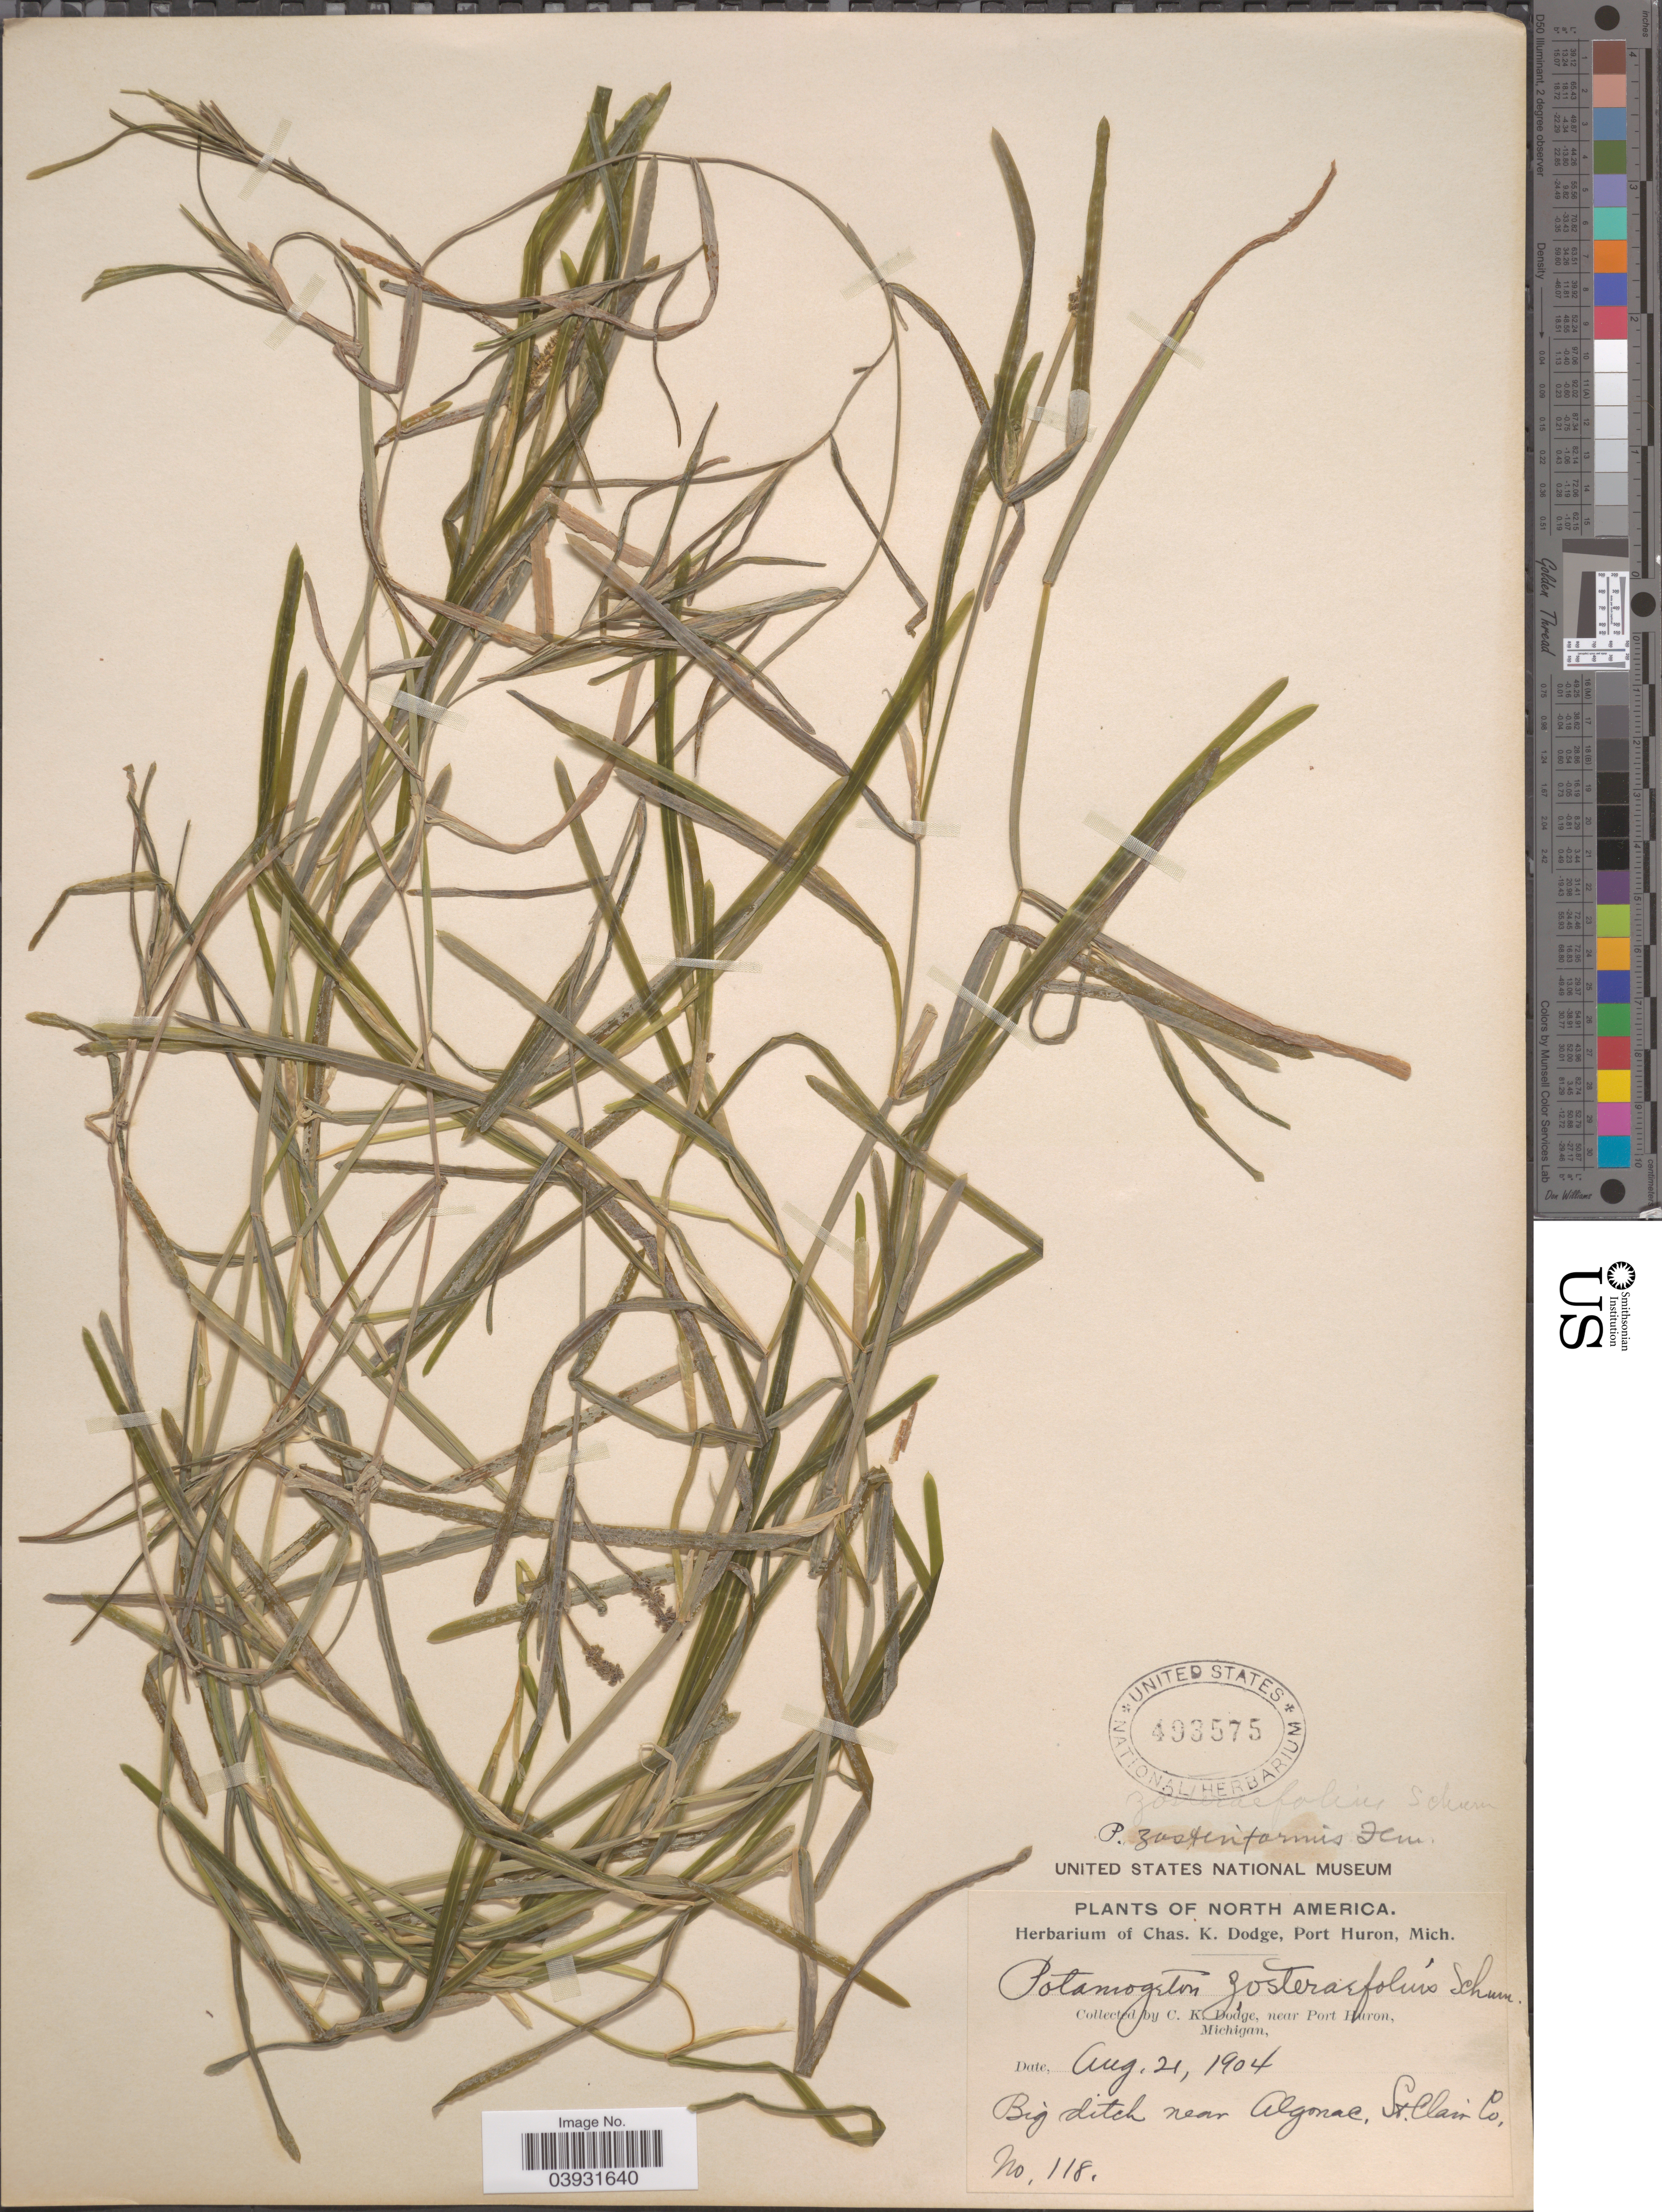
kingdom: Plantae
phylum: Tracheophyta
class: Liliopsida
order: Alismatales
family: Potamogetonaceae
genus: Potamogeton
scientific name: Potamogeton zosterifolius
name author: Schumach.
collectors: C. K. Dodge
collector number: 118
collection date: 1904-08-21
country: United States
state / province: Michigan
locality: Big ditch near Algonac, St. Clair Co.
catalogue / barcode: US 493575